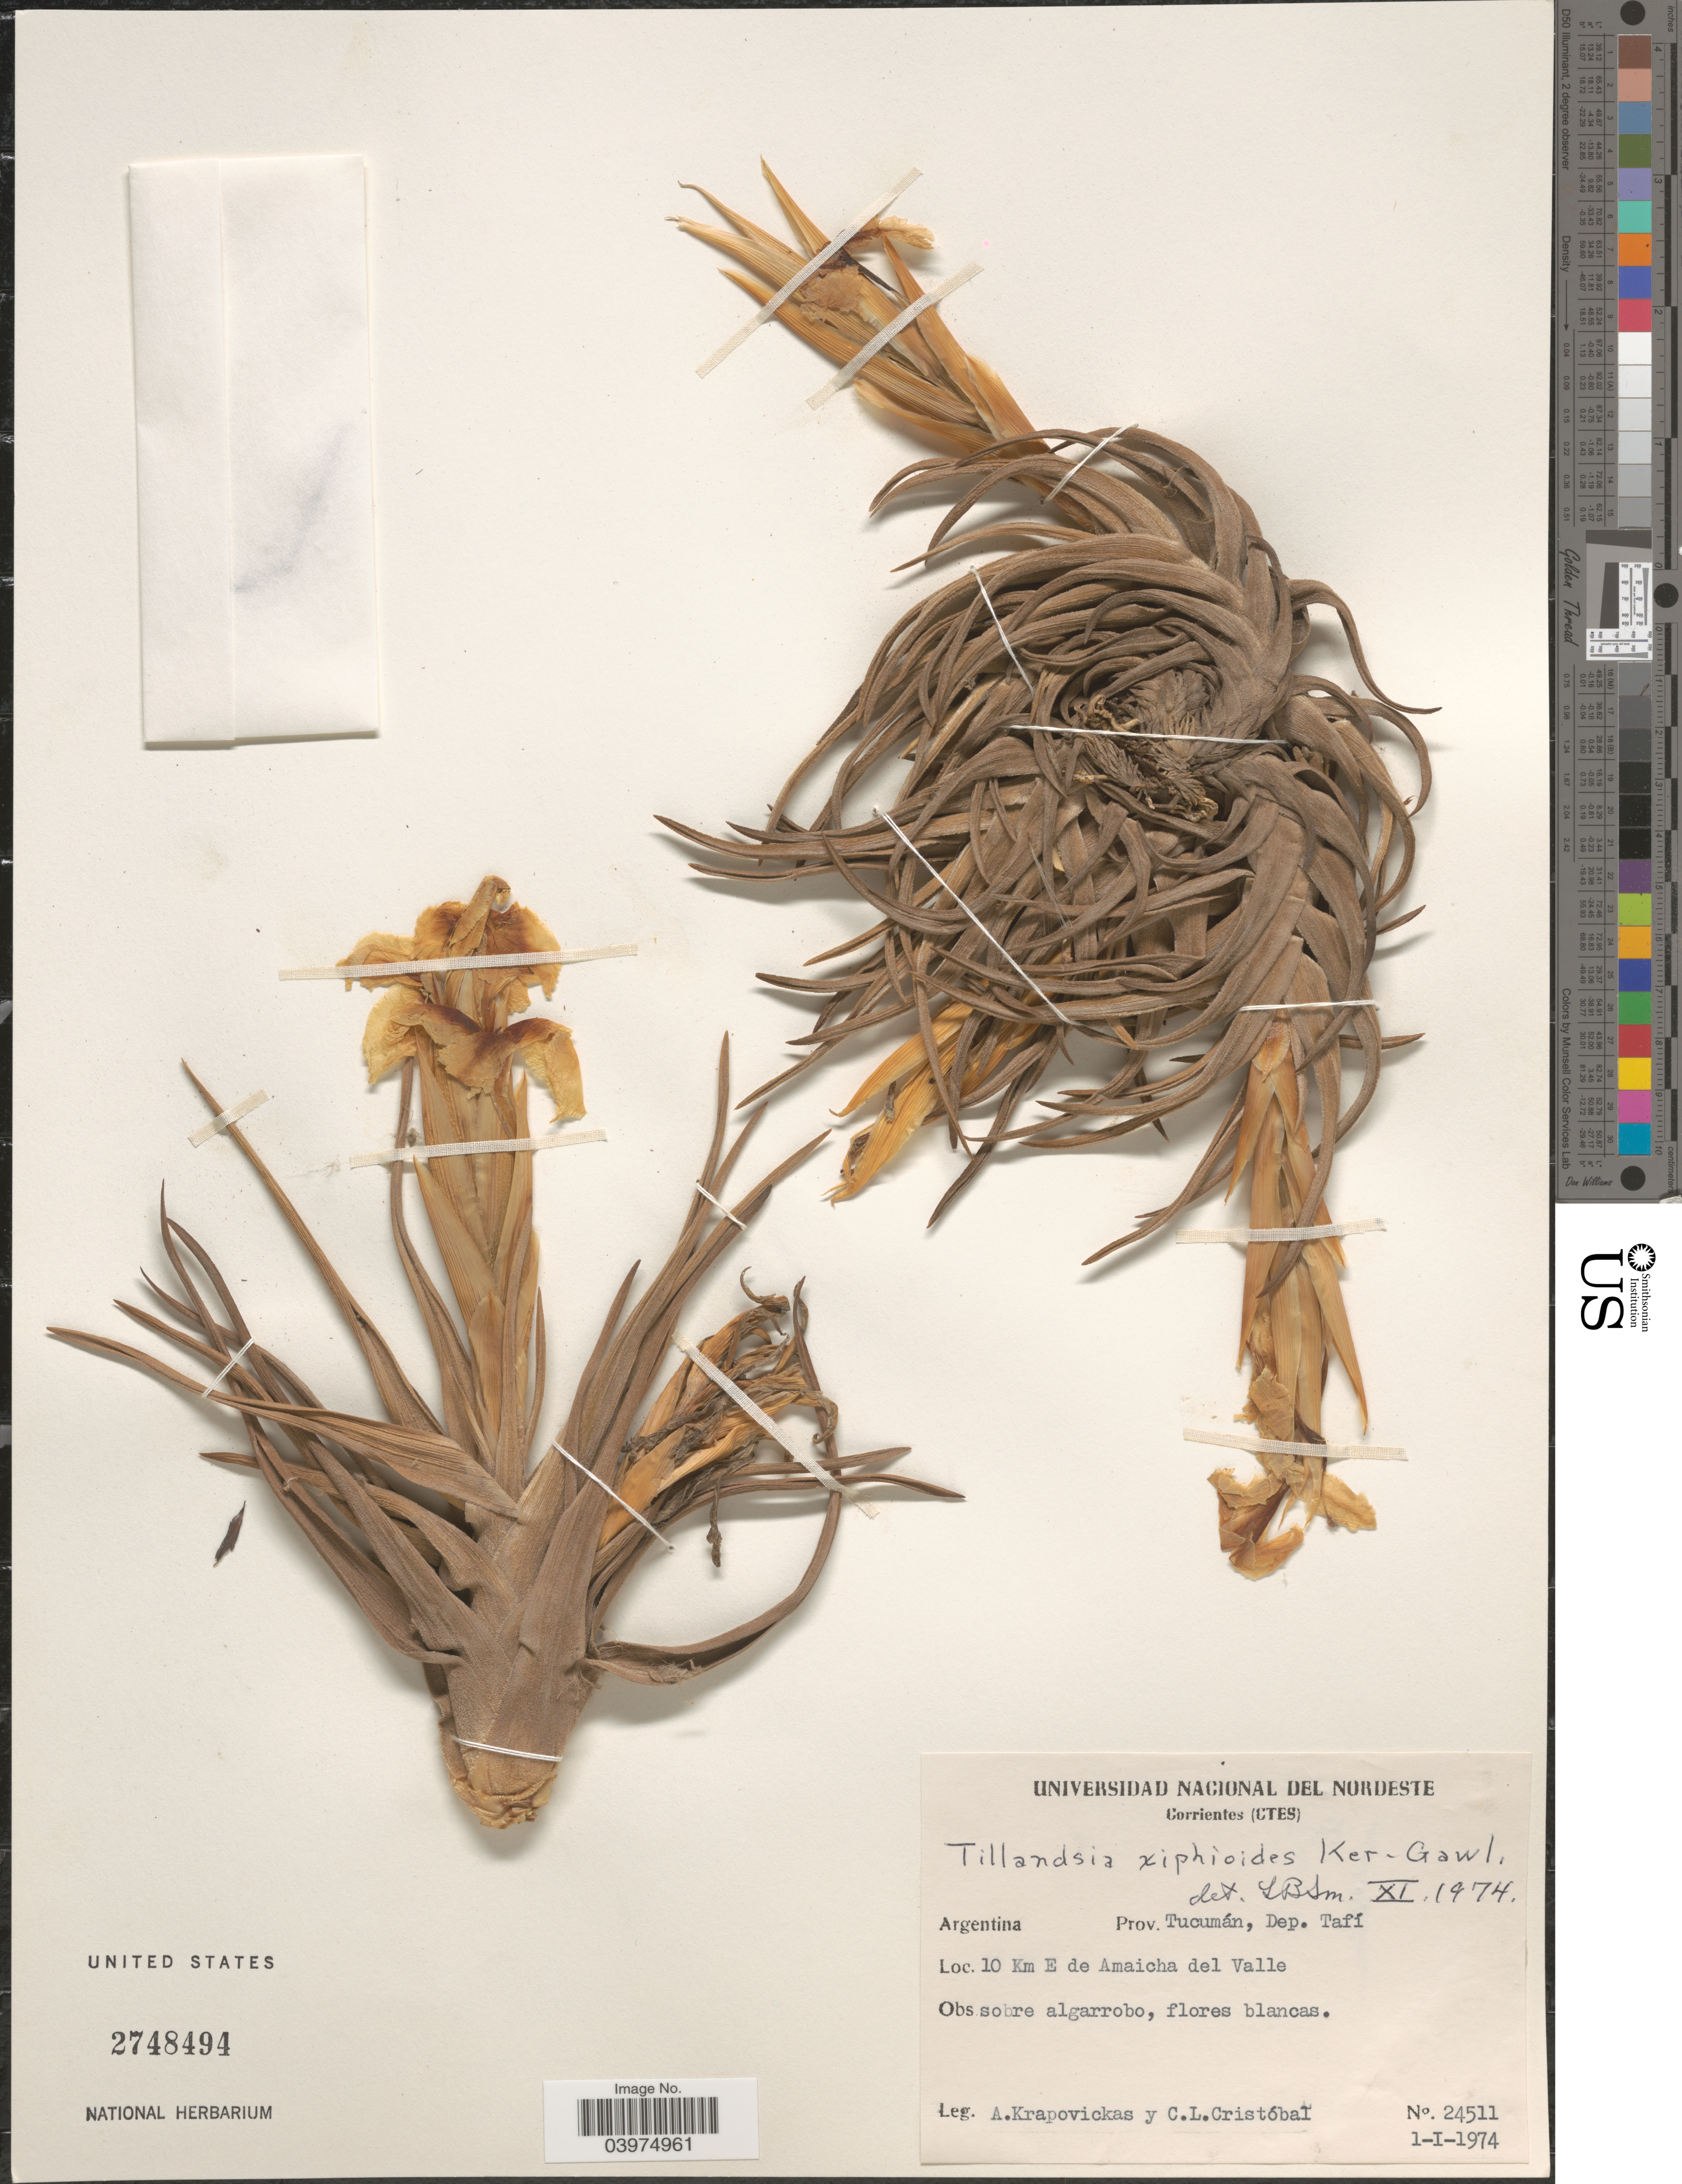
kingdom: Plantae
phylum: Tracheophyta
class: Liliopsida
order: Poales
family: Bromeliaceae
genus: Tillandsia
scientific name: Tillandsia xiphioides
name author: Ker Gawl.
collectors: A. Krapovickas & C. L. Cristóbal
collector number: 24511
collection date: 1974-01-01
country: Argentina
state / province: Tucuman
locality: Dep. Tafí. 10 Km E de Amaicha del Valle.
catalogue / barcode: US 2748494